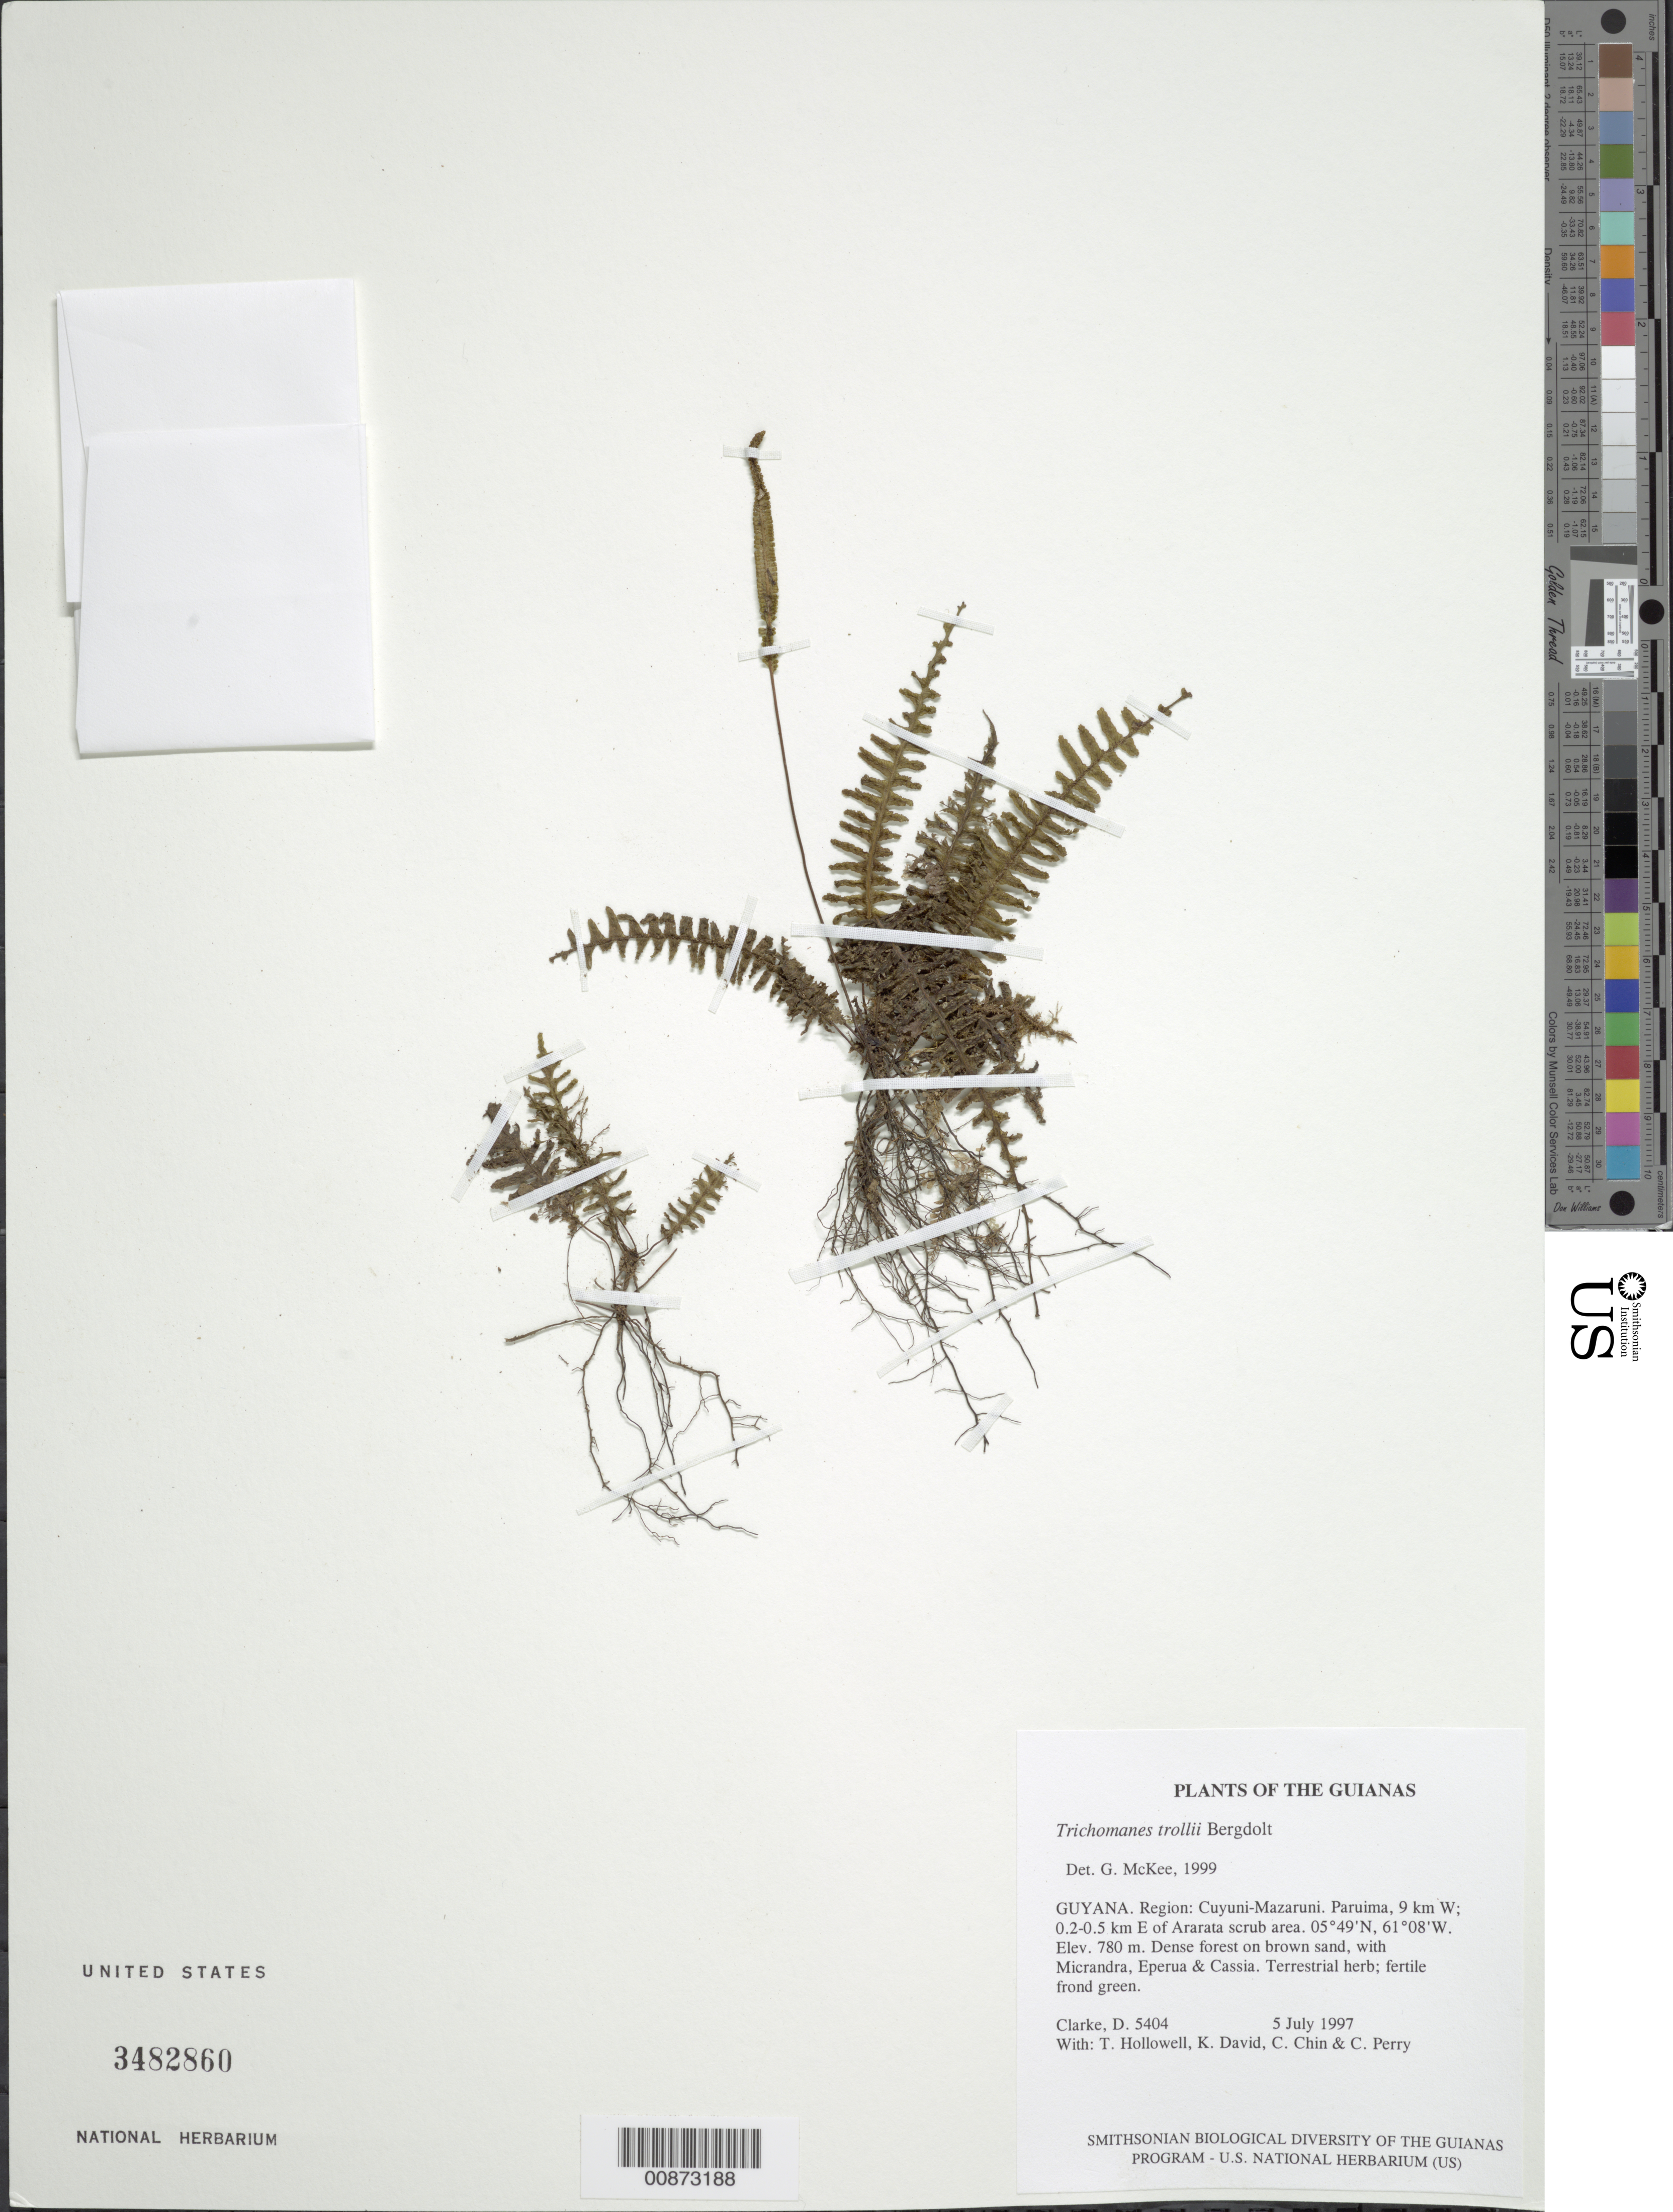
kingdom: Plantae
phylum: Tracheophyta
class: Polypodiopsida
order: Hymenophyllales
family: Hymenophyllaceae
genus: Trichomanes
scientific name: Trichomanes trollii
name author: Bergdolt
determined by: McKee, G. S., (US), NMNH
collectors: H. D. Clarke, T. Hollowell, K. David, C. Chin & C. Perry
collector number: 5404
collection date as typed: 5 July 1997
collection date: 1997-07-05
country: Guyana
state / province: Cuyuni-Mazaruni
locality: Paruima, 9 km W; 0.2-0.5 km E of Ararata scrub area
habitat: Dense forest on brown sand, with Micrandra, Eperua & Cassia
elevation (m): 780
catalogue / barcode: US 3482860